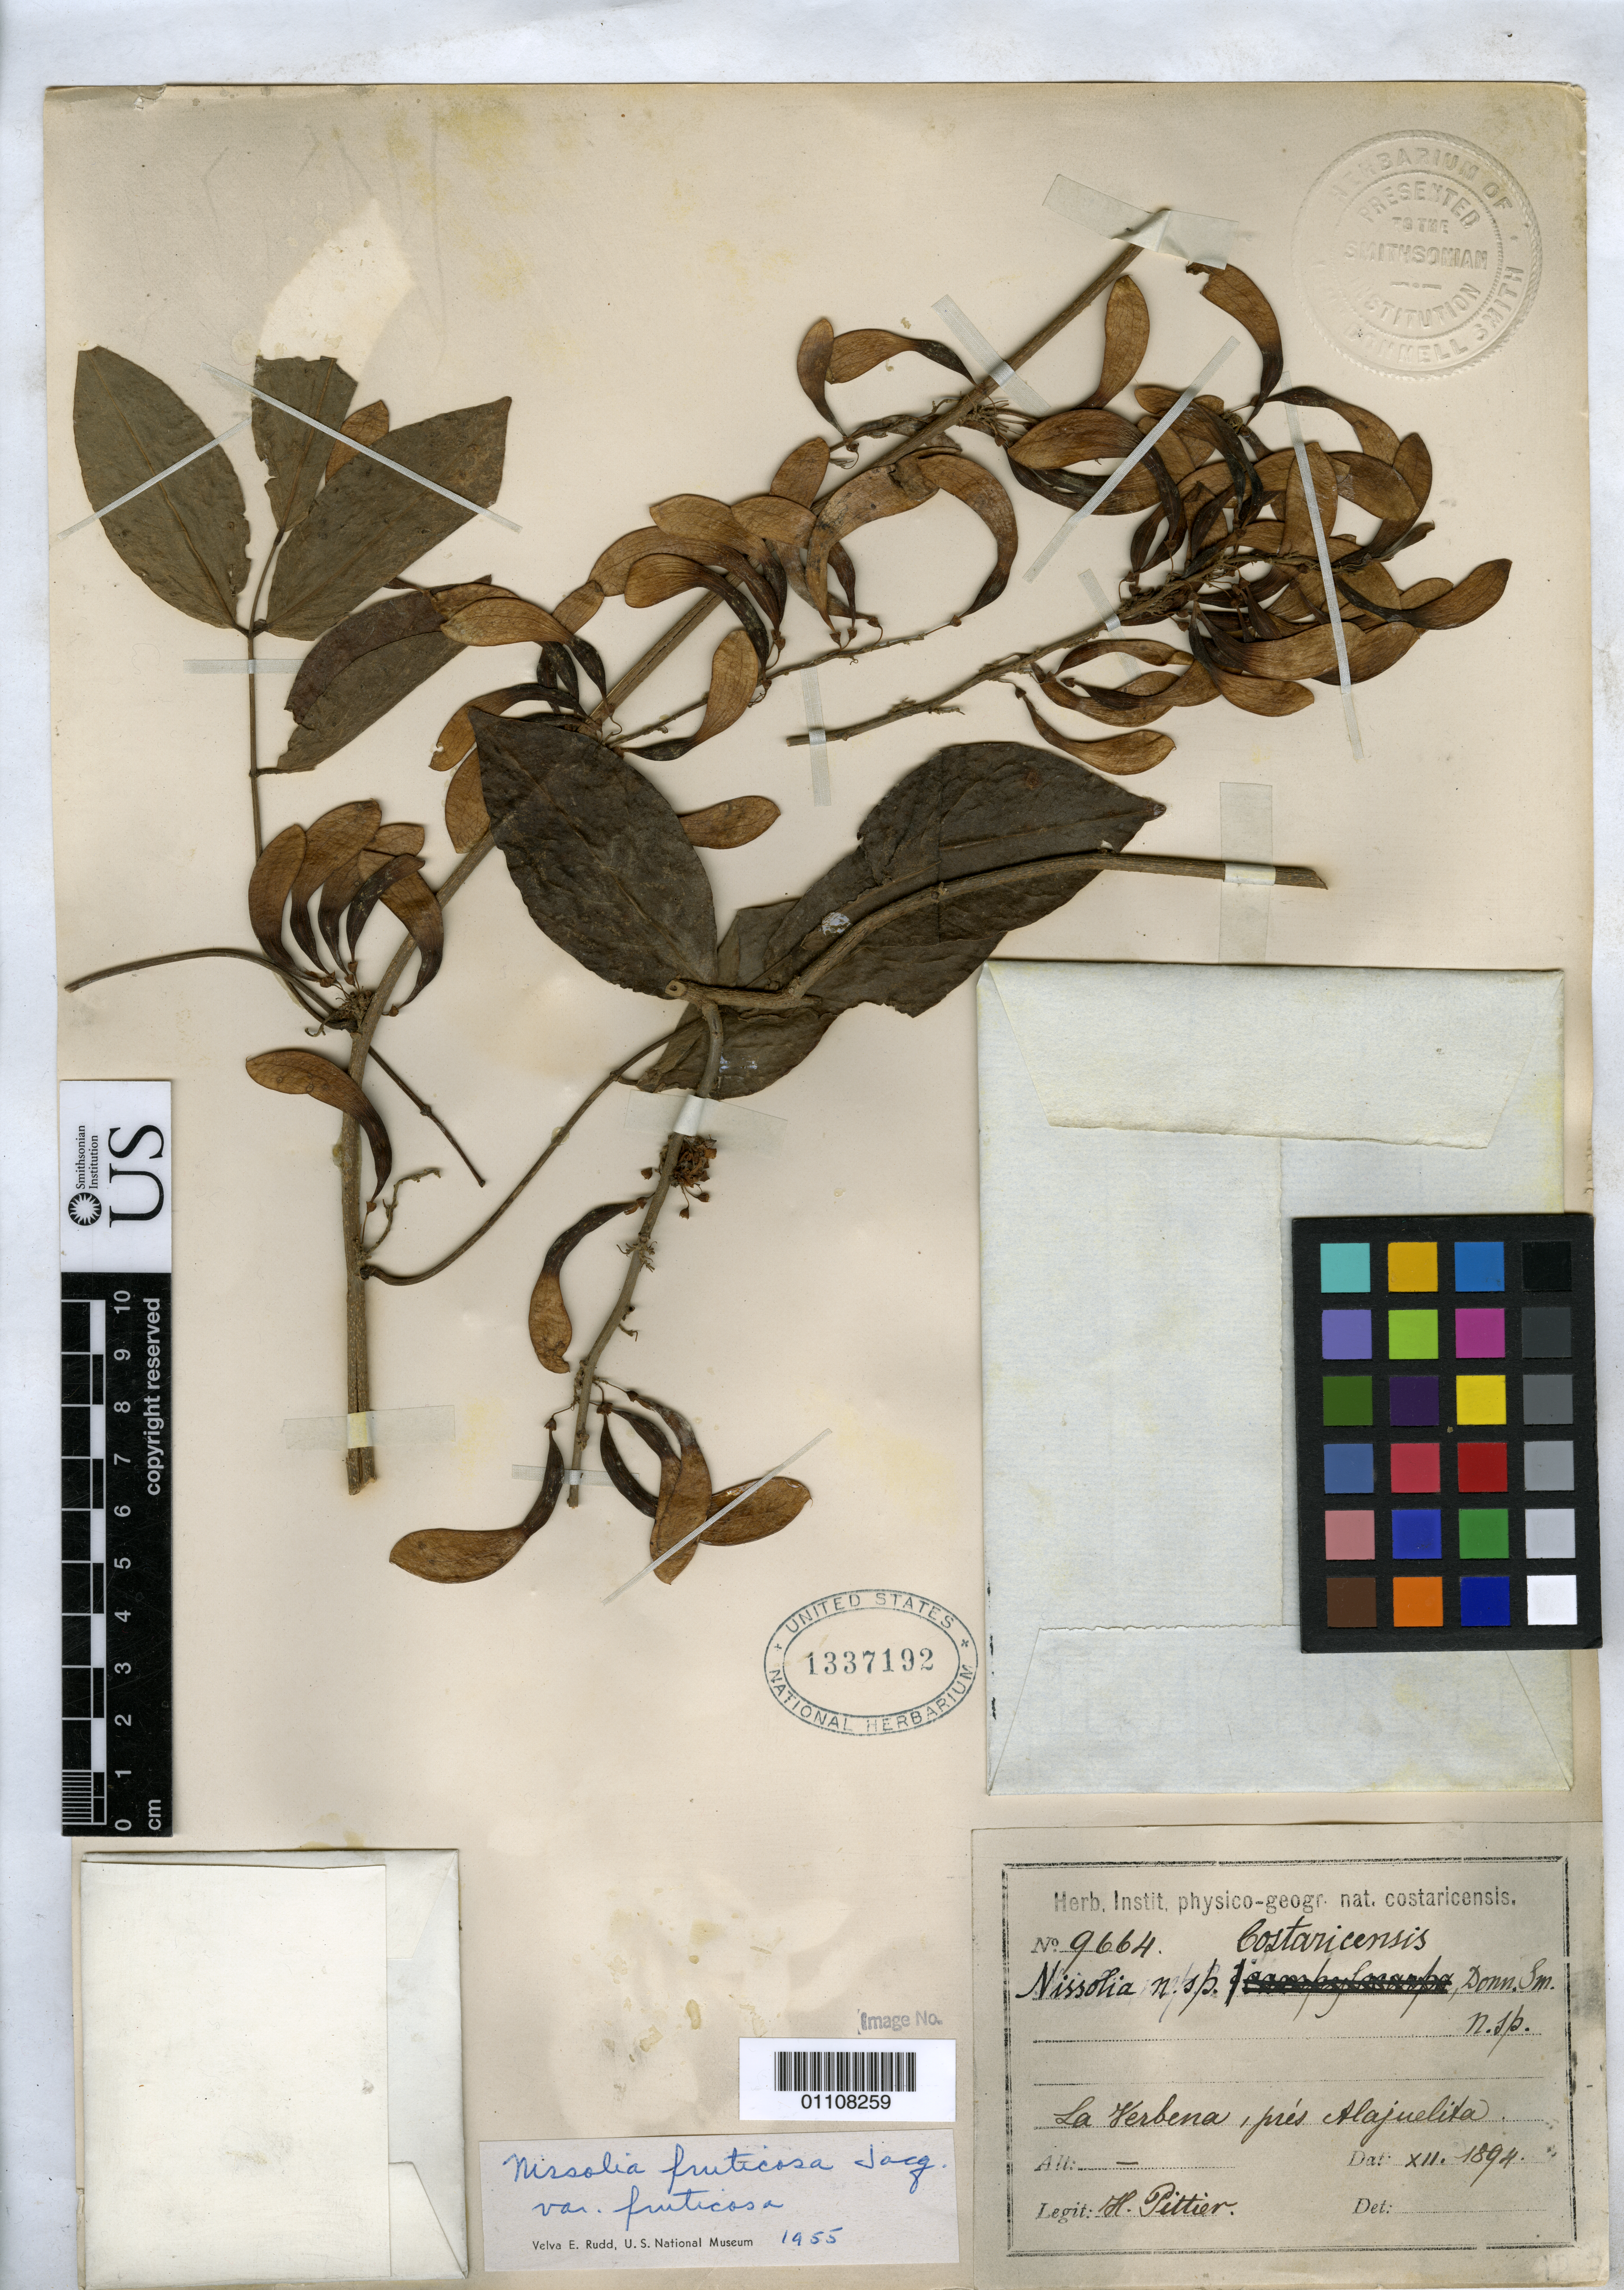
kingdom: Plantae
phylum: Tracheophyta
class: Magnoliopsida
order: Fabales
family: Fabaceae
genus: Nissolia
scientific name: Nissolia costaricensis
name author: Donn. Sm.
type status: Syntype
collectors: H. F. Pittier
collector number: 9664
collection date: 1894-12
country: Costa Rica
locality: Alajuelita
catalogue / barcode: US 1337192